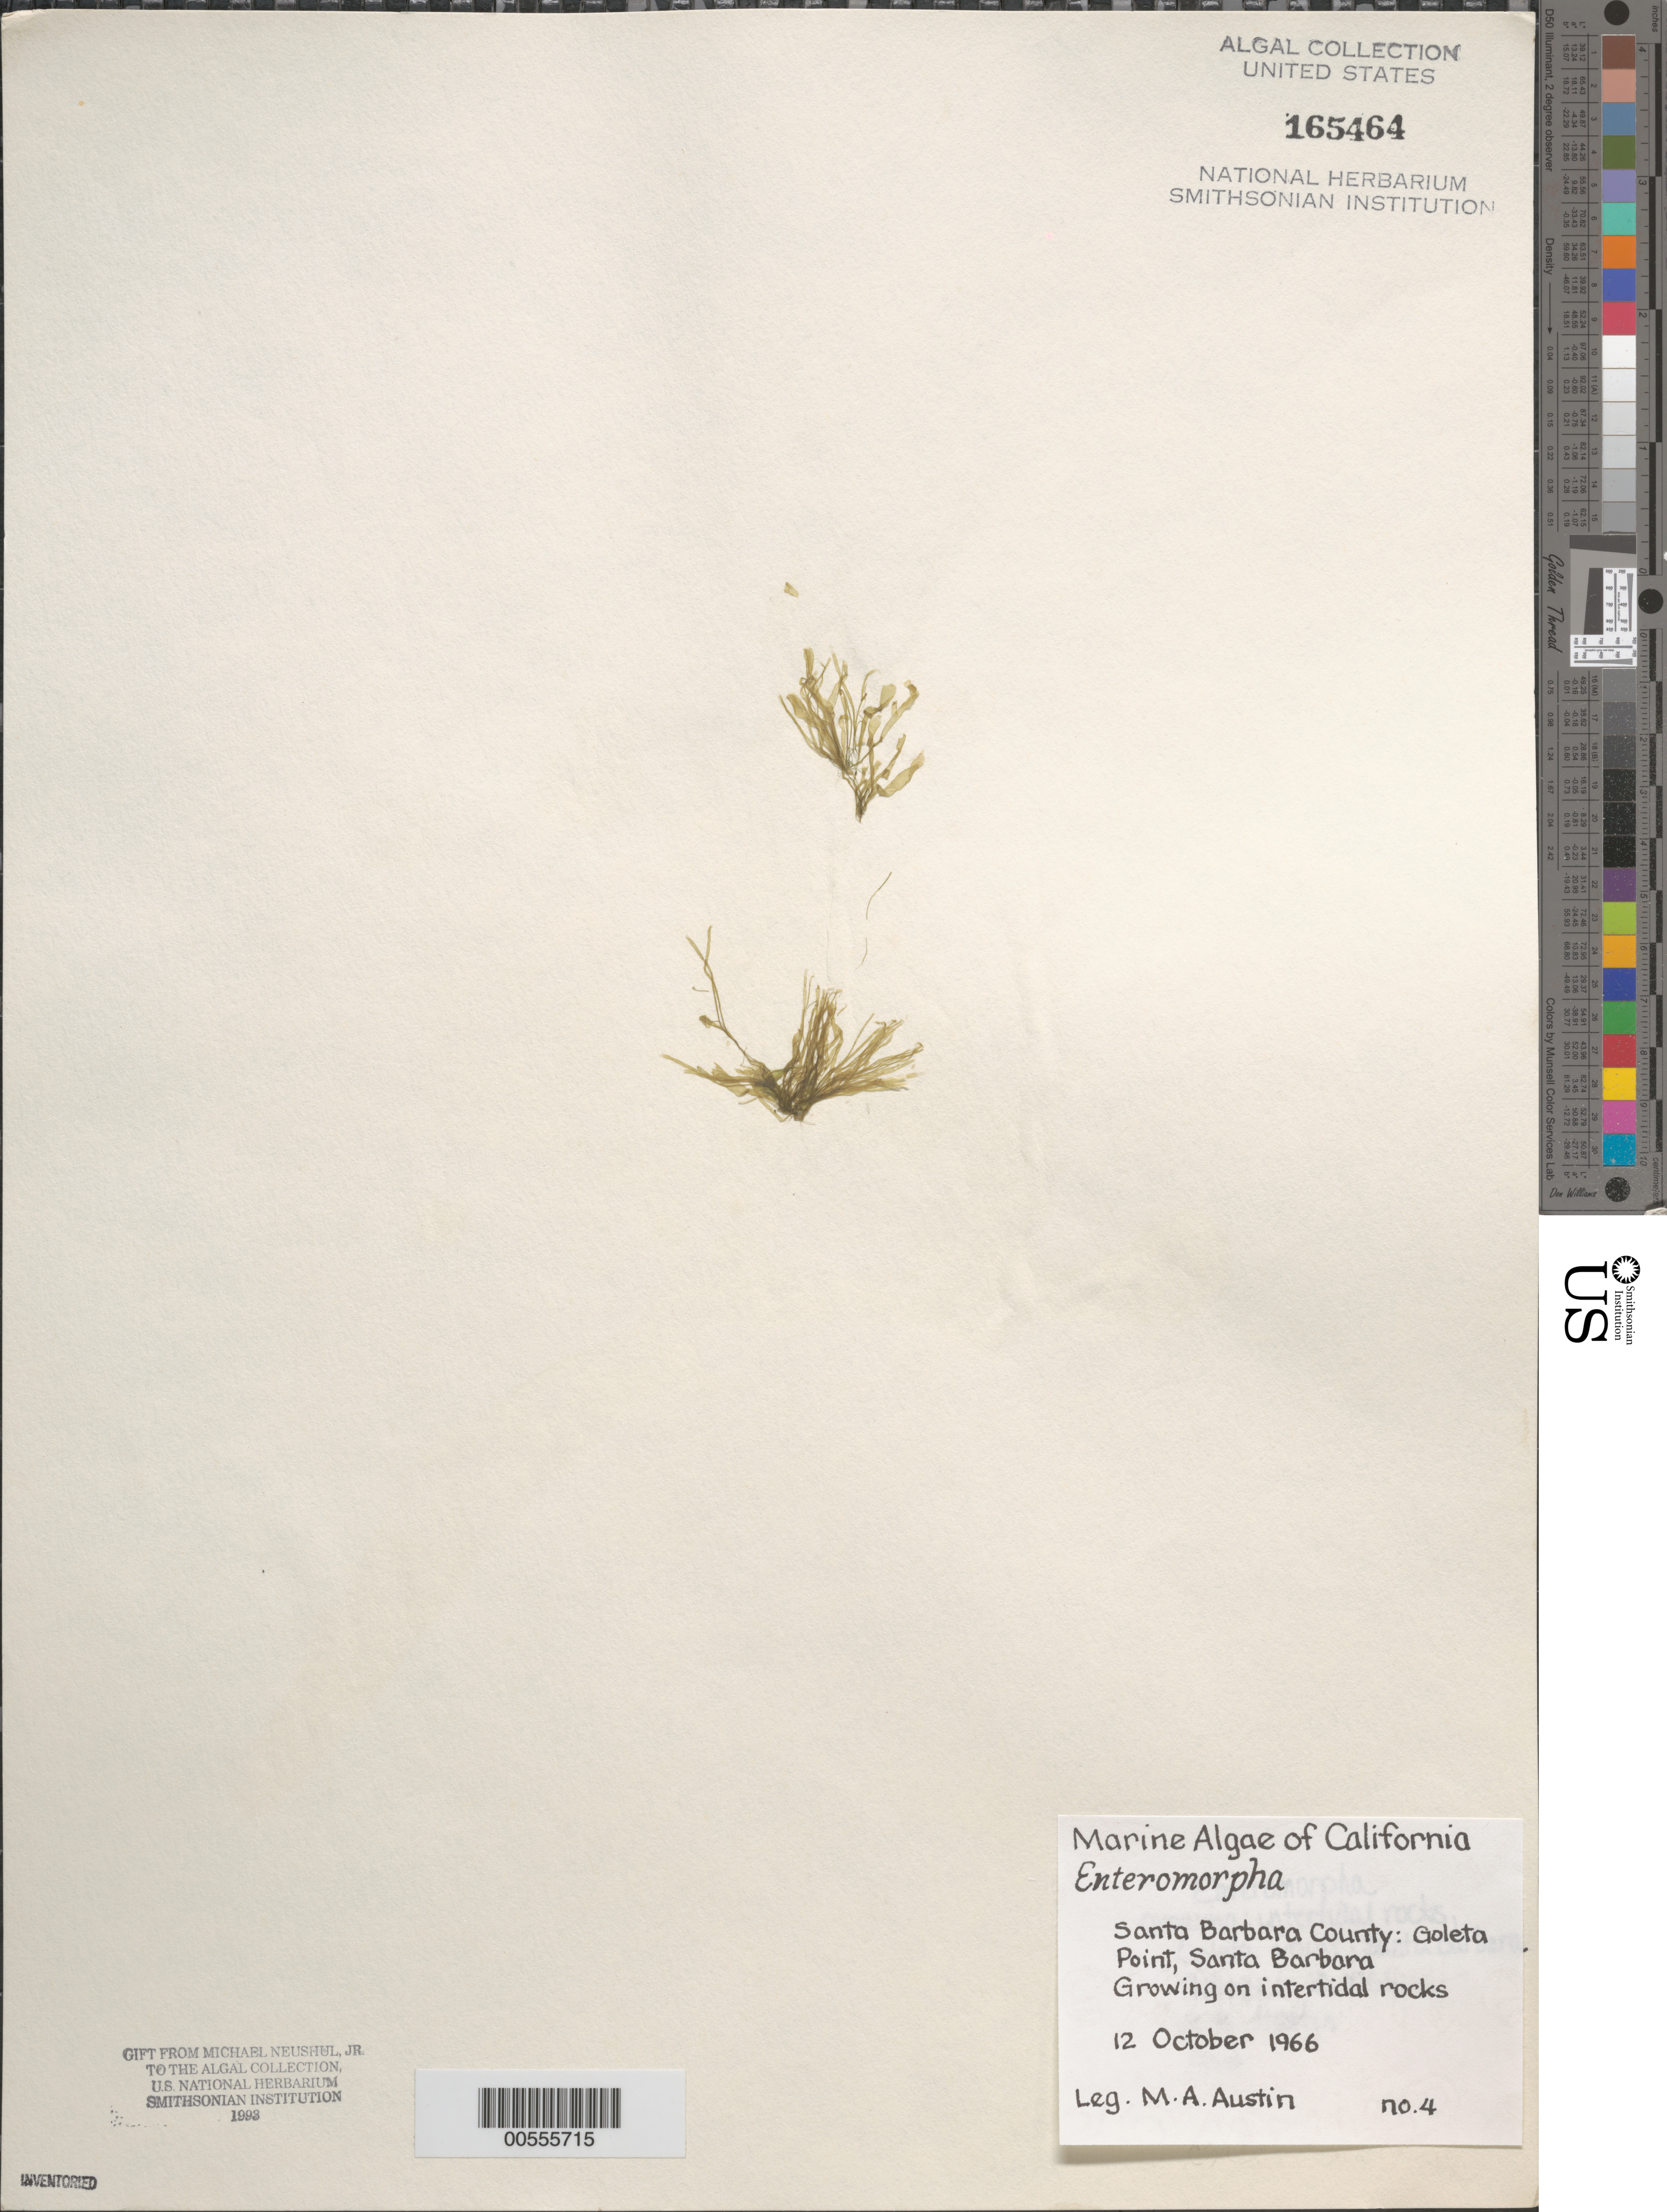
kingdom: Plantae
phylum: Chlorophyta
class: Ulvophyceae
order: Ulvales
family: Ulvaceae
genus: Ulva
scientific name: Ulva sp.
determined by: Algae name updating Project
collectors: M. Austin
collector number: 4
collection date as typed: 12 Oct 1966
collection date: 1966-10-12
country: United States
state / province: California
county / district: Santa Barbara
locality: Goleta Point, Santa Barbara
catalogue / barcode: US 165464